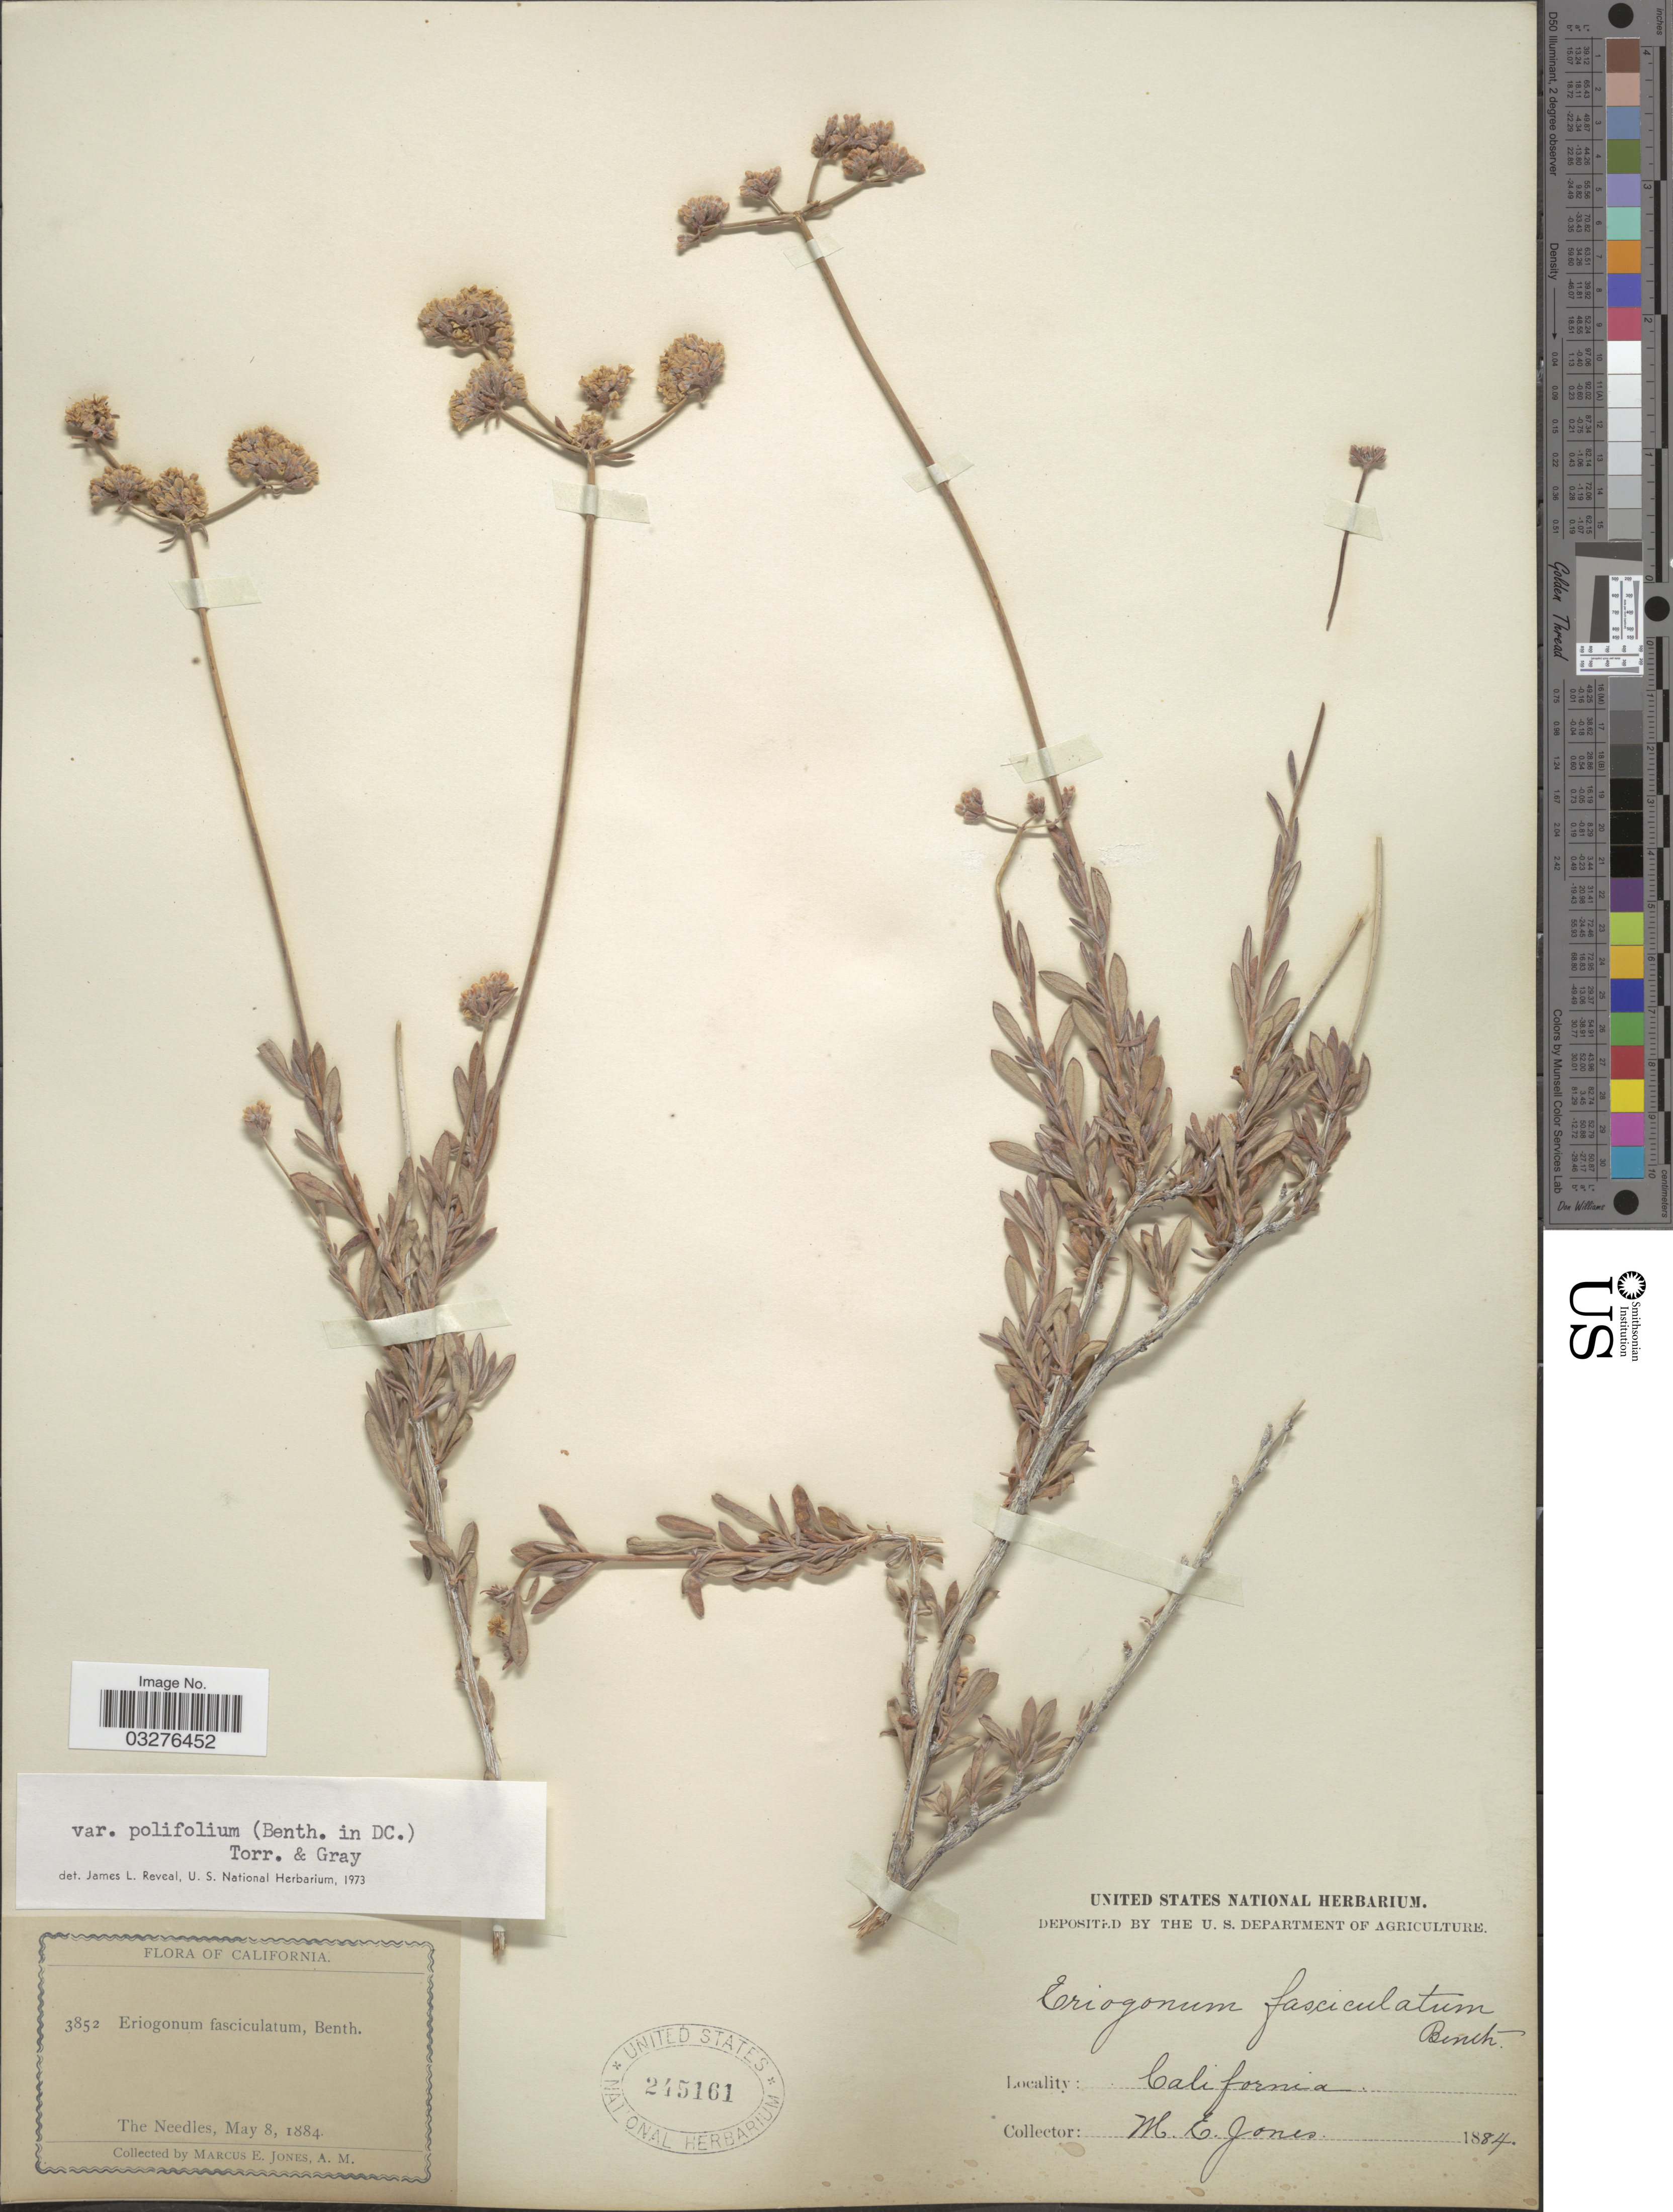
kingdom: Plantae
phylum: Tracheophyta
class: Magnoliopsida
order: Caryophyllales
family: Polygonaceae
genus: Eriogonum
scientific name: Eriogonum fasciculatum var. polifolium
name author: (Benth.) Torr. & A. Gray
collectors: M. E. Jones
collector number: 3852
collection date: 1884-05-08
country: United States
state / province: California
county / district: San Bernardino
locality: The Needles.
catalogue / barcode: US 245161